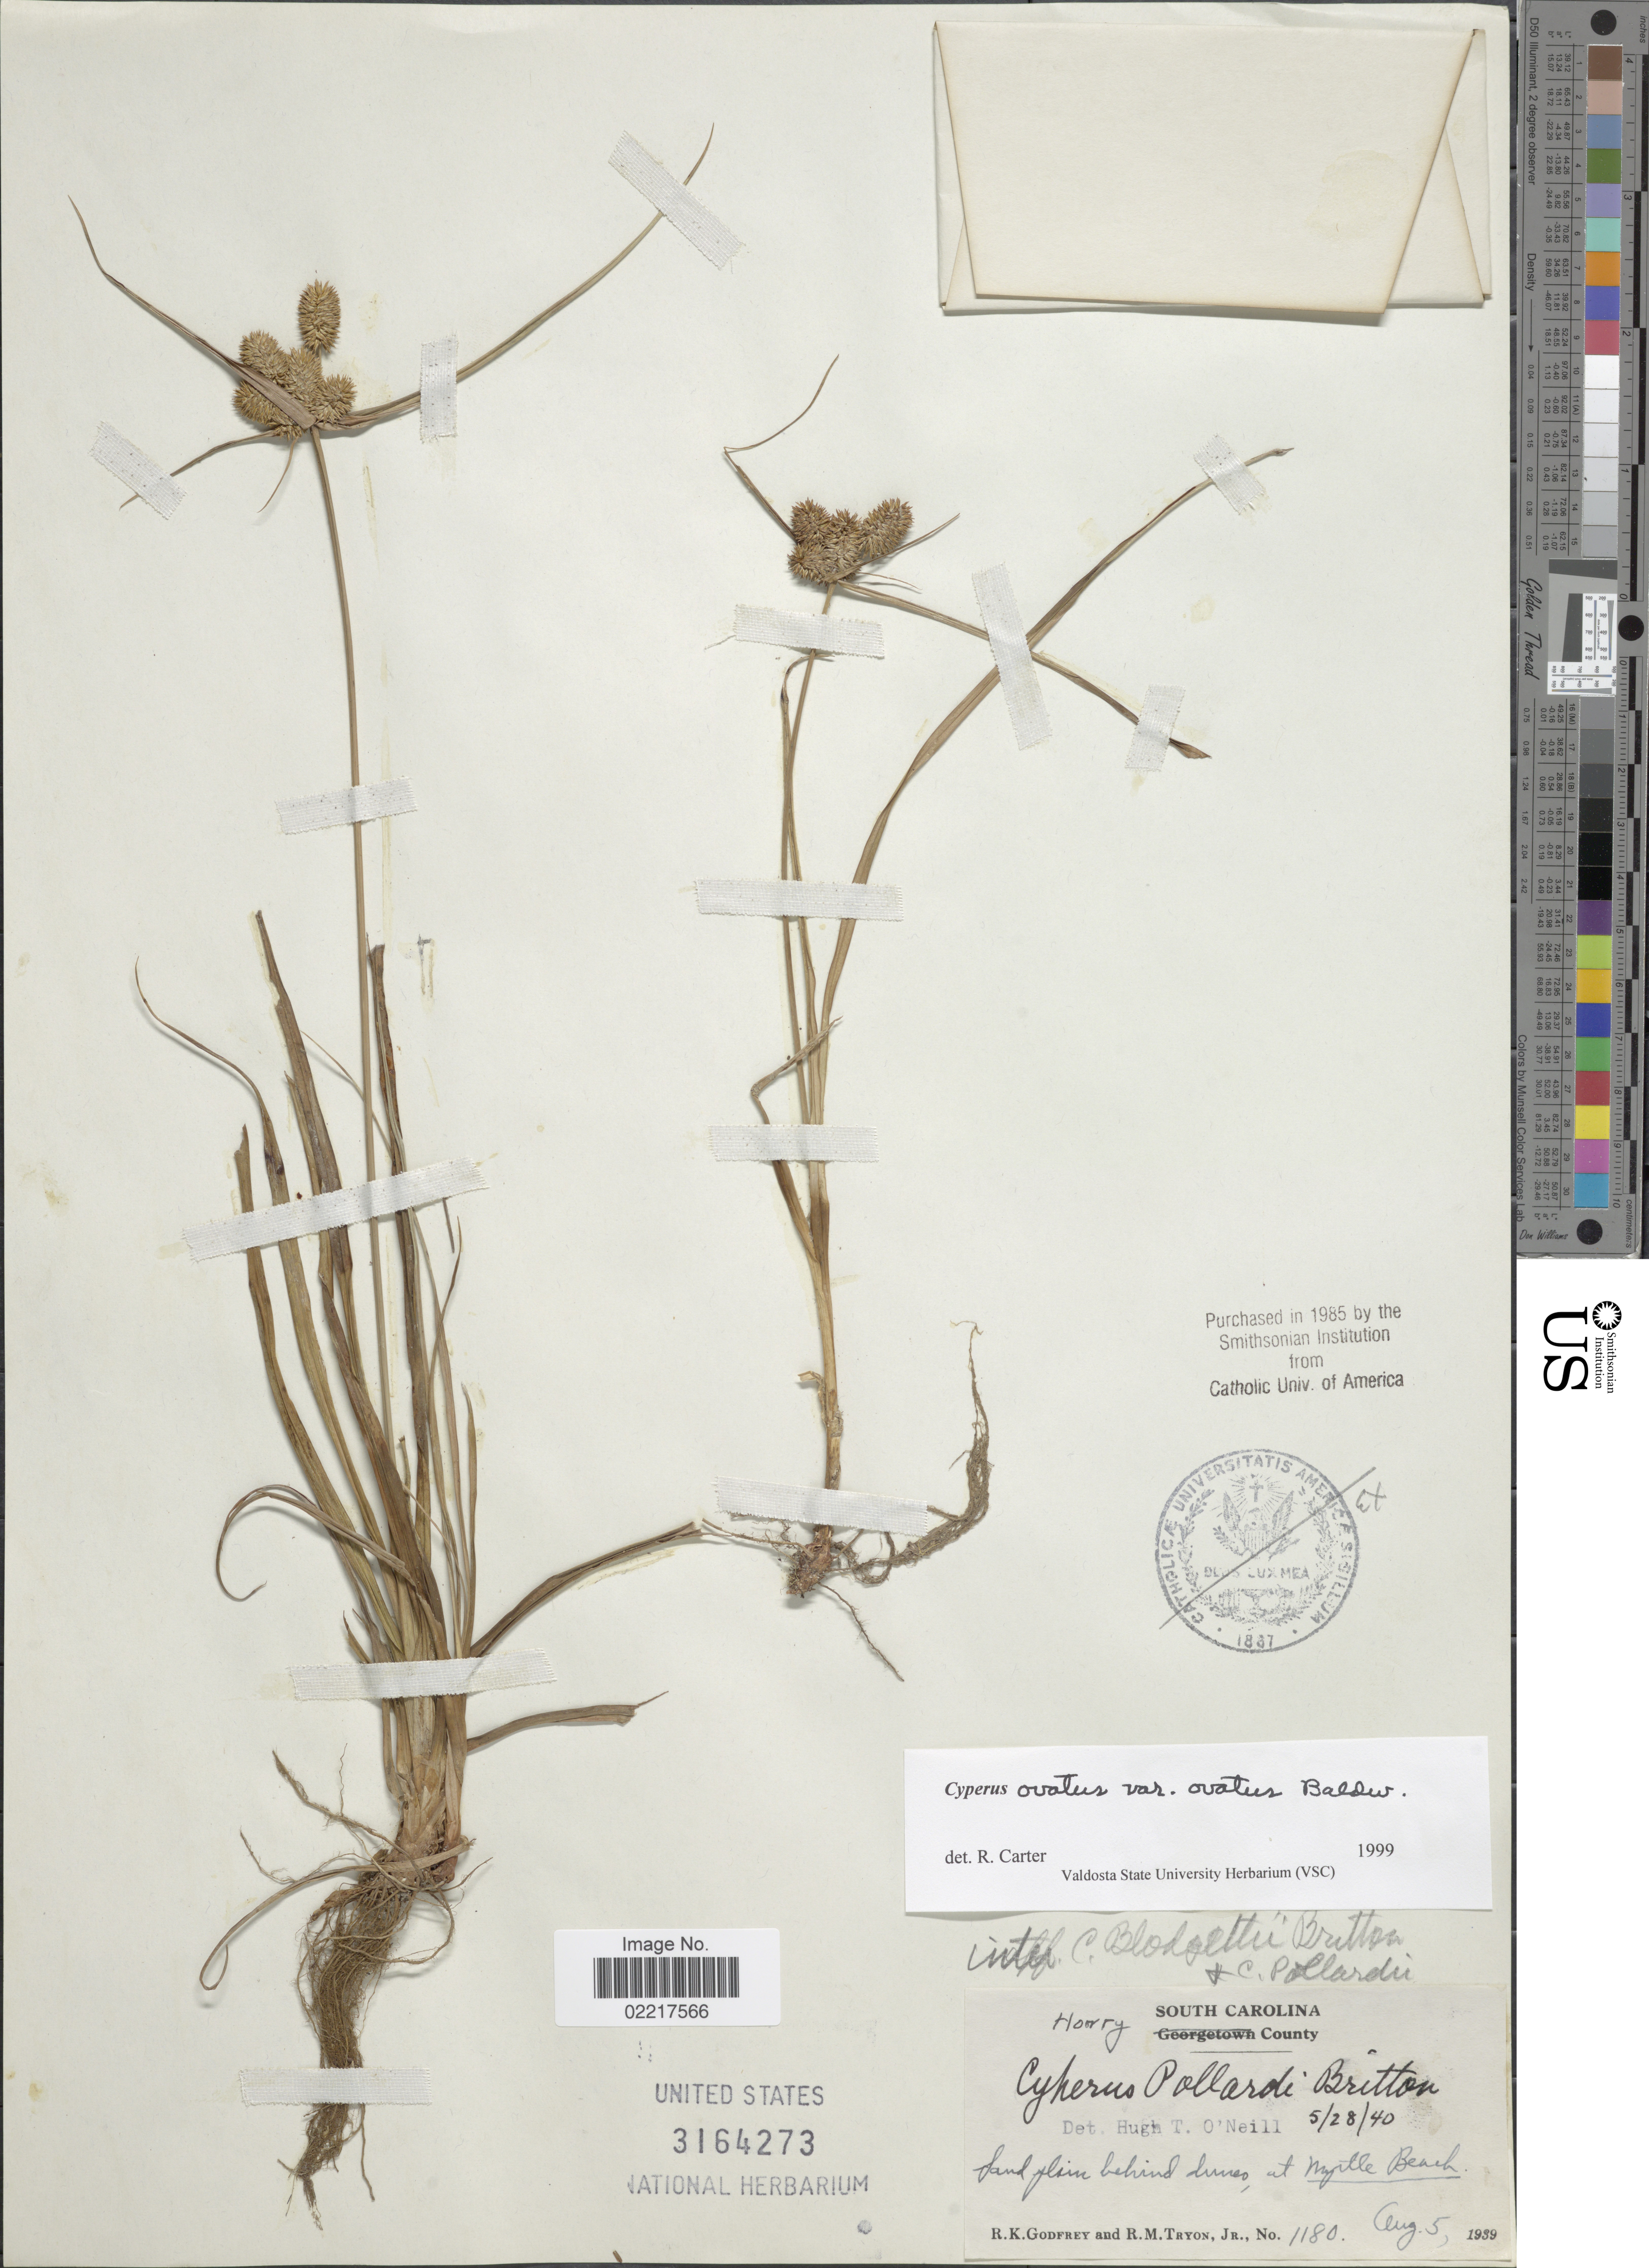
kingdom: Plantae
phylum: Tracheophyta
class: Liliopsida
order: Poales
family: Cyperaceae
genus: Cyperus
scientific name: Cyperus ovatus var. ovatus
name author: Baldwin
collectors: R. K. Godfrey & R. M. Tryon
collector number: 1180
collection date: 1939-08-05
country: United States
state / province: South Carolina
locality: Horry County, Sand plain behind dunes, at Myrtle Beach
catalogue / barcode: US 3164273